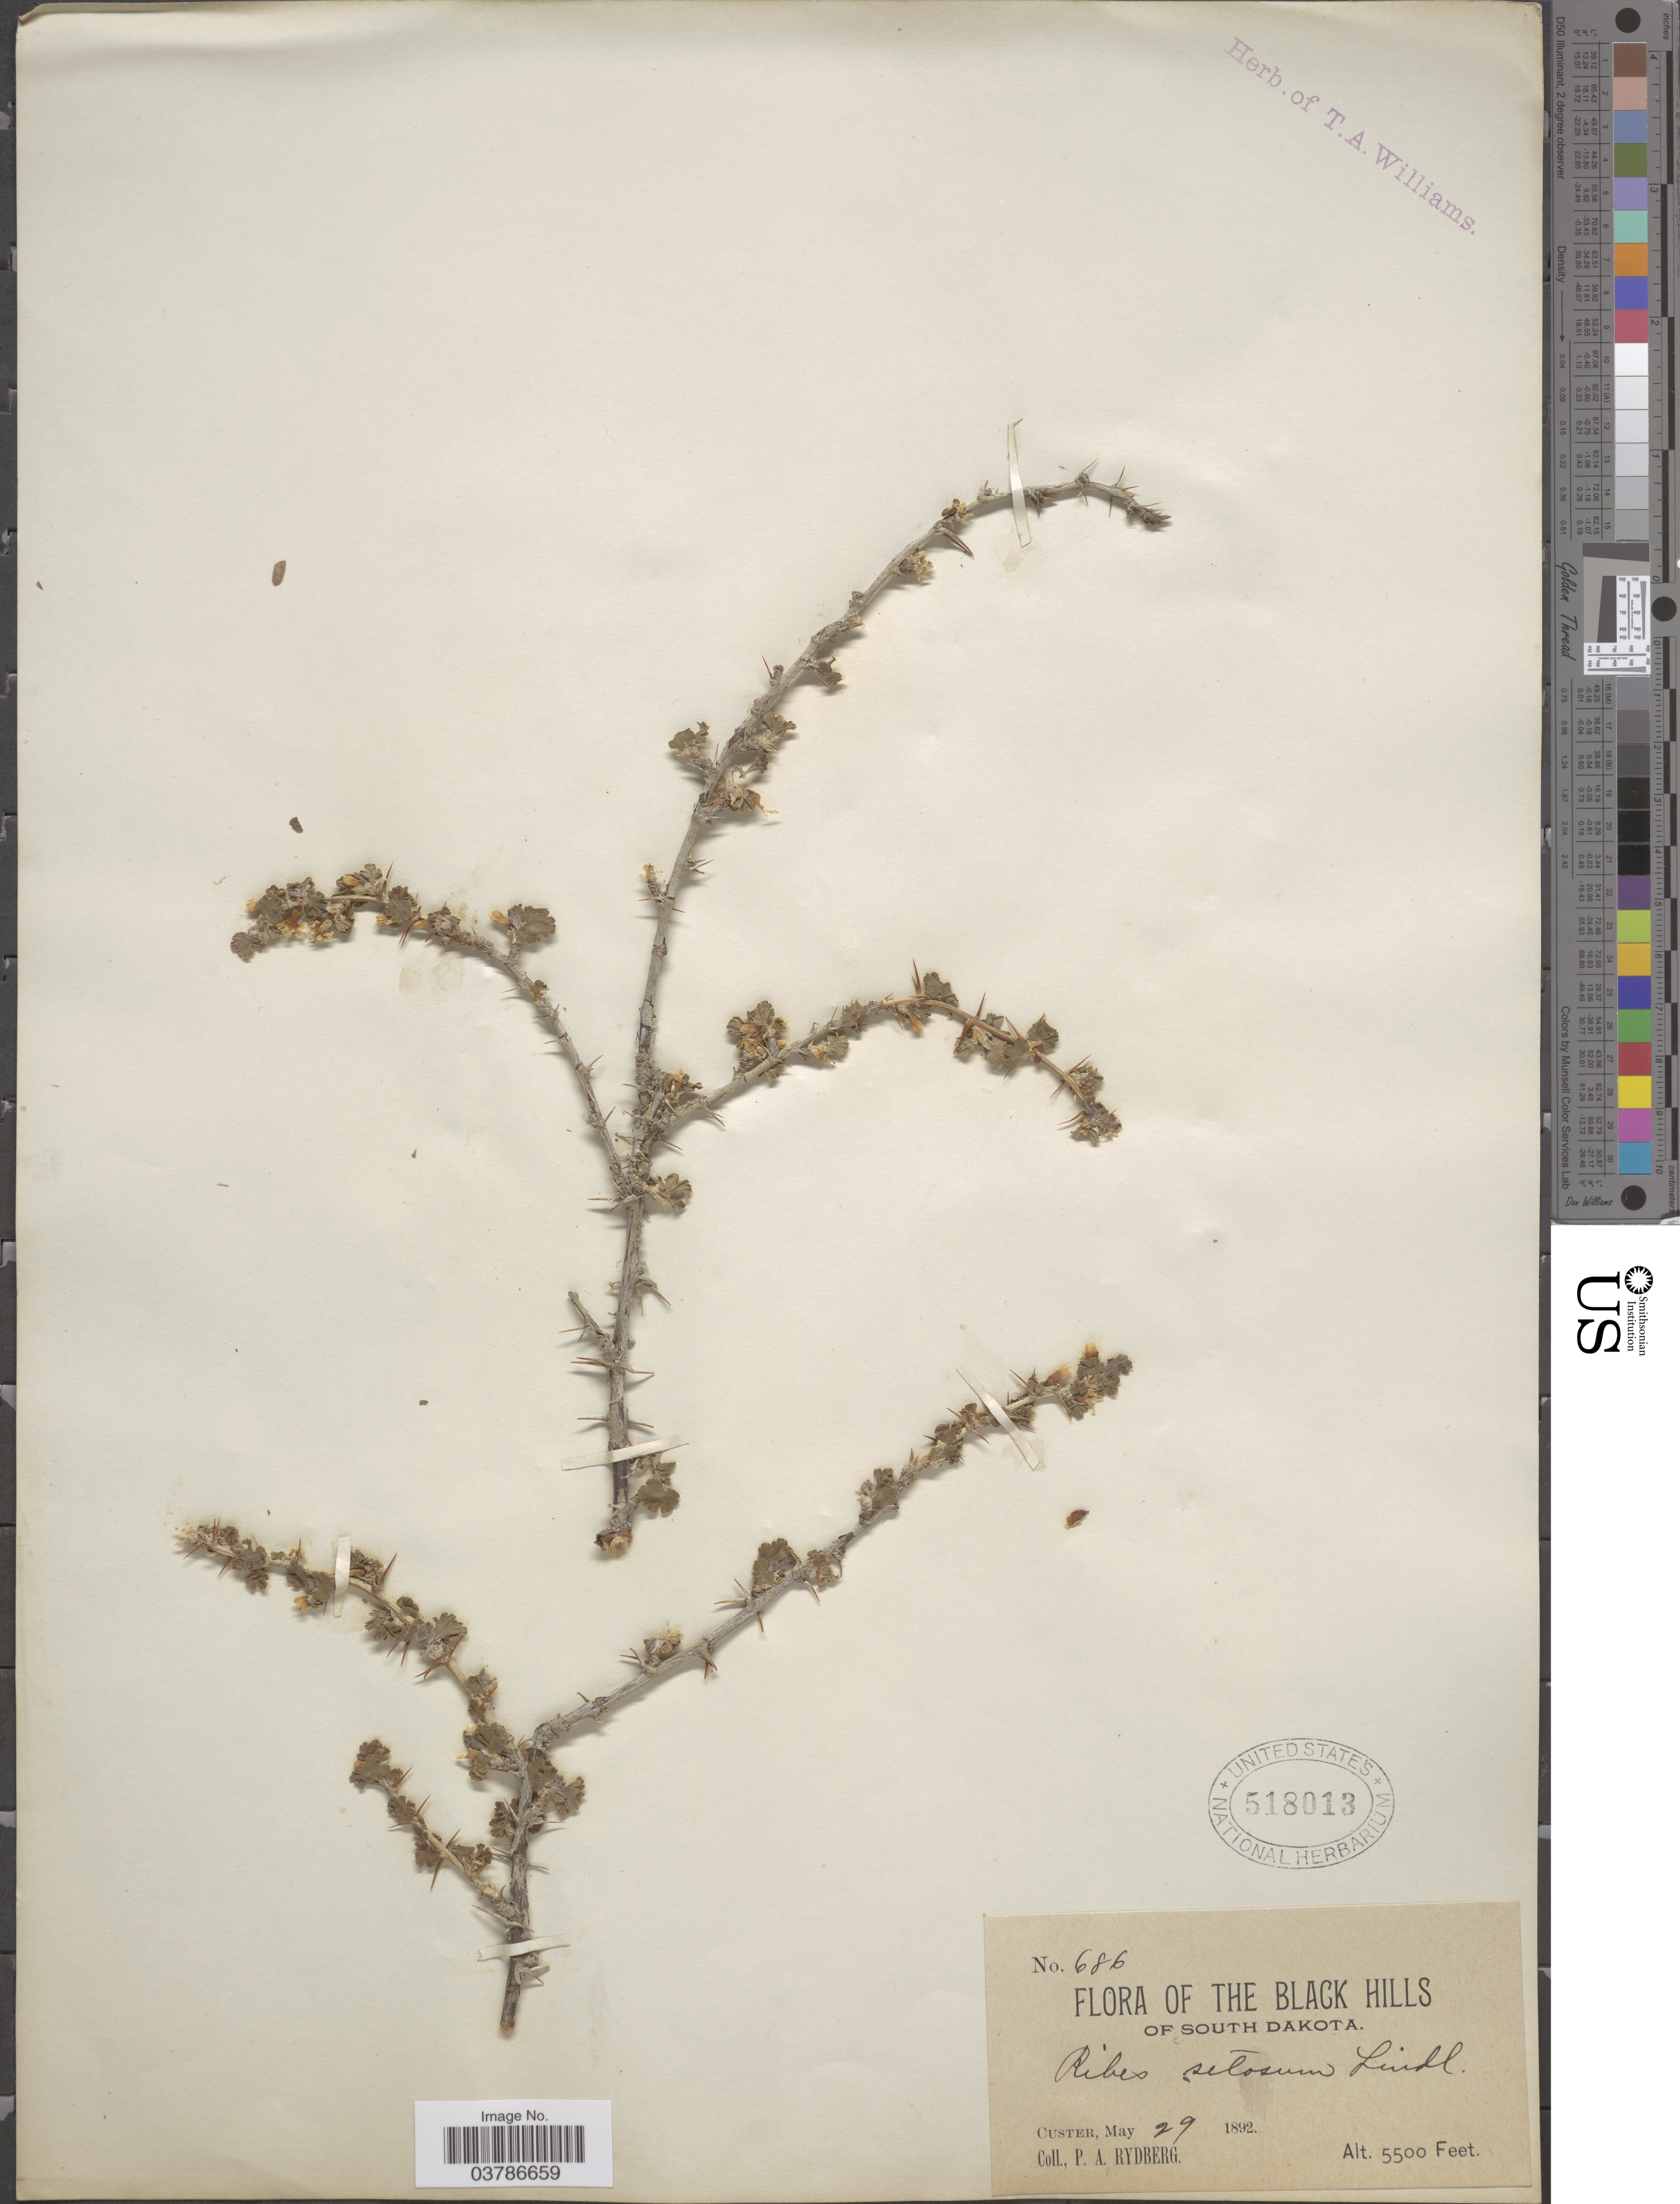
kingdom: Plantae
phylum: Tracheophyta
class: Magnoliopsida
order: Saxifragales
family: Grossulariaceae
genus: Ribes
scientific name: Ribes oxyacanthoides var. setosum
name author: (Lindl.) Dorn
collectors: P. A. Rydberg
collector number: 686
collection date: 1892-05-29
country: United States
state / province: South Dakota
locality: The Black Hills, Custer.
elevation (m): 1676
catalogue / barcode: US 518013